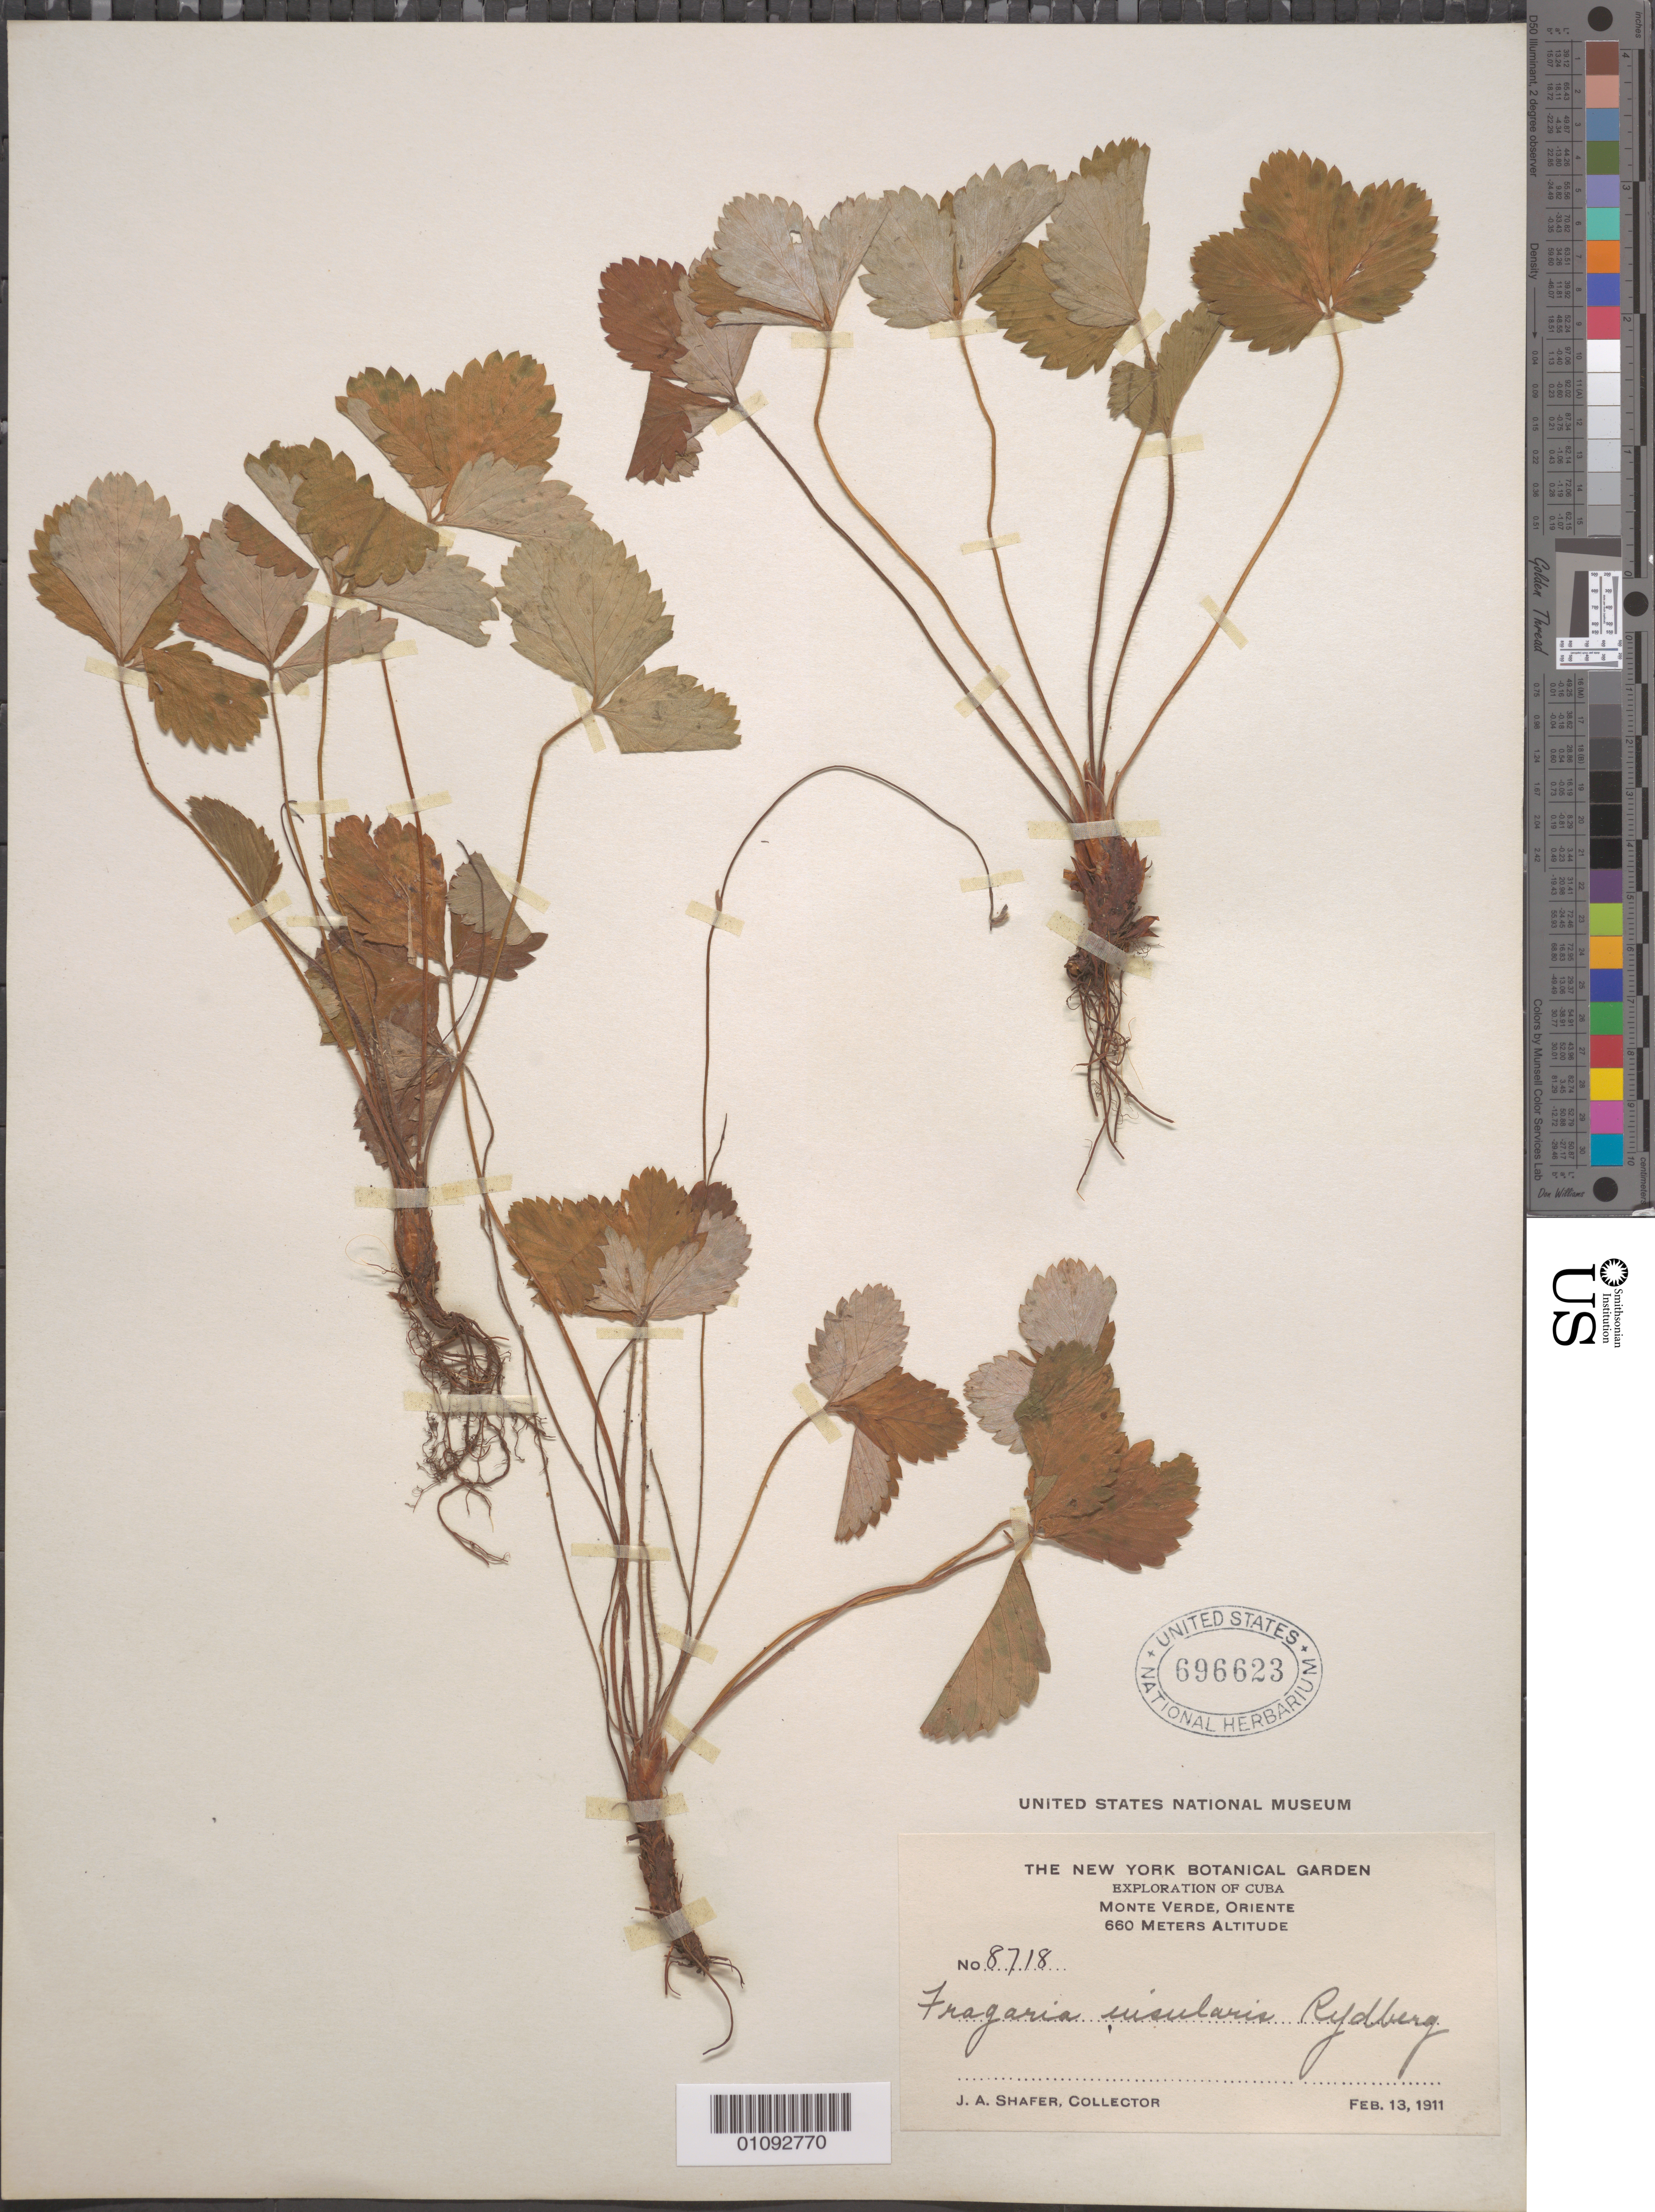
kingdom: Plantae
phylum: Tracheophyta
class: Magnoliopsida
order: Rosales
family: Rosaceae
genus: Fragaria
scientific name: Fragaria vesca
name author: L.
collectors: J. A. Shafer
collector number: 8718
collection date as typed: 13 Feb 1911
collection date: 1911-02-13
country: Cuba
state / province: Holguín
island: Cuba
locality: Monte Verde, Oriente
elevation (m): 660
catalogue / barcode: US 696623